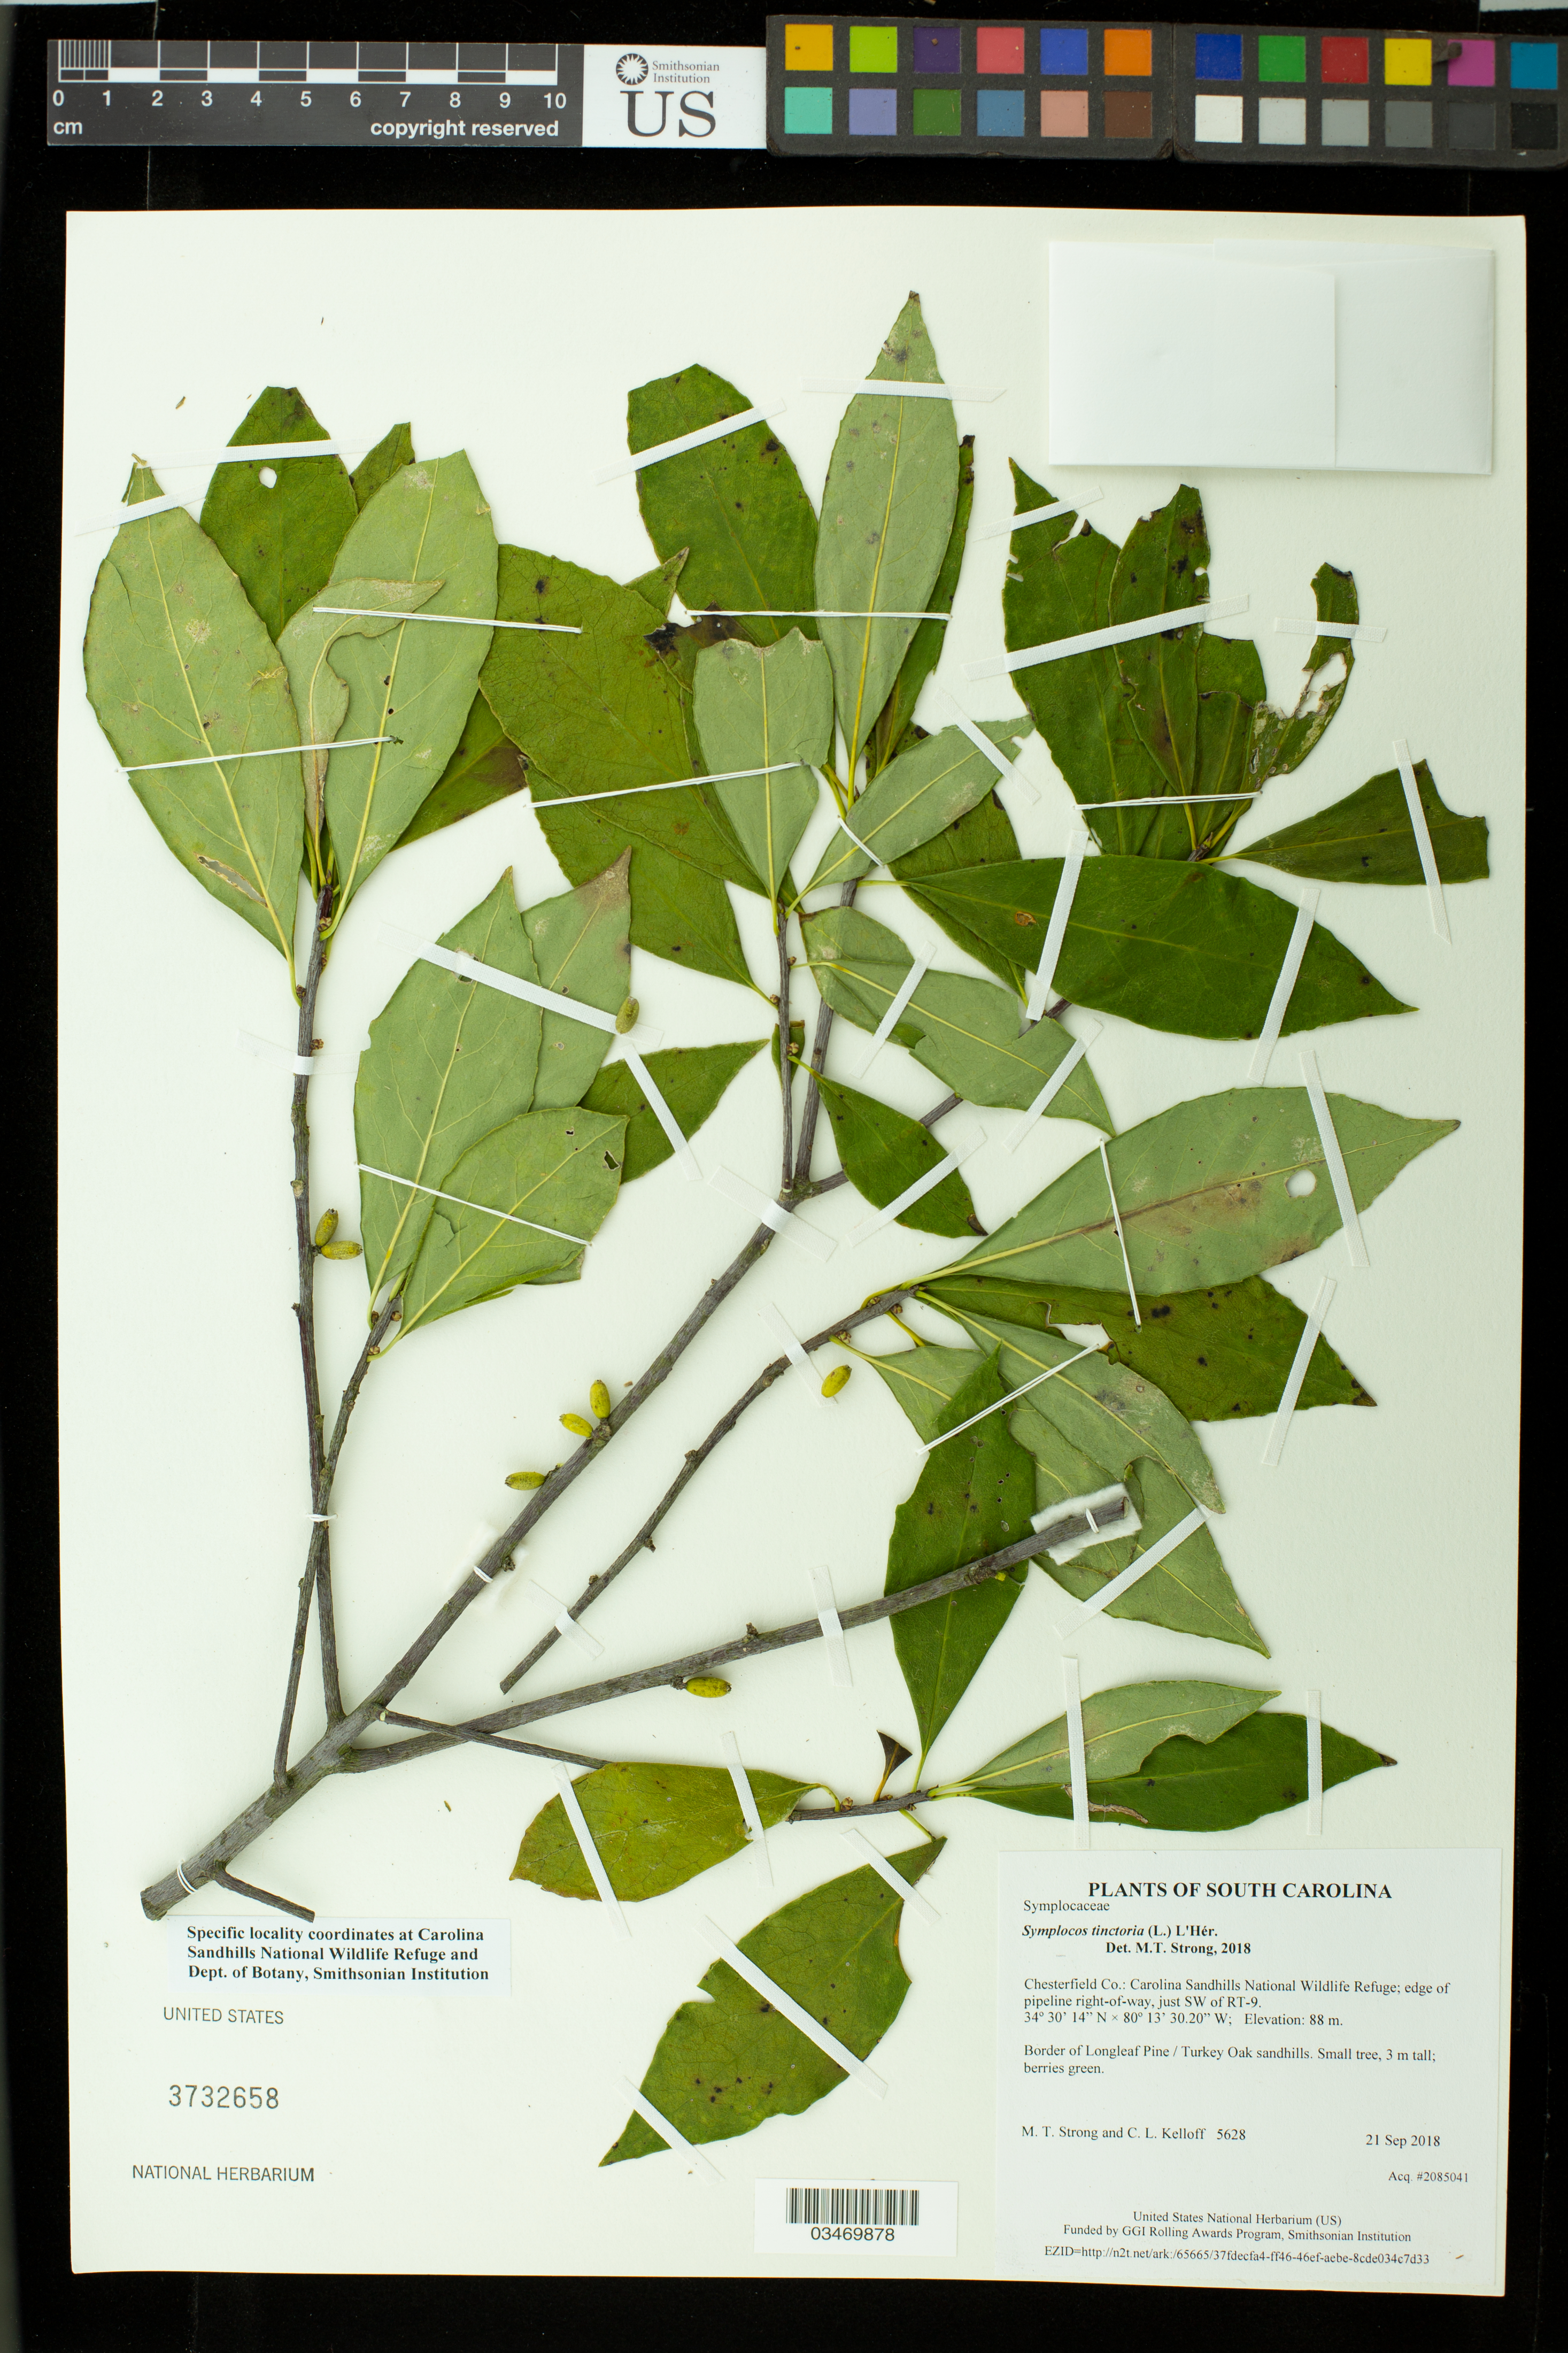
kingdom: Plantae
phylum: Tracheophyta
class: Magnoliopsida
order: Ericales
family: Symplocaceae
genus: Symplocos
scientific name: Symplocos tinctoria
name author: (L.) L'Hér.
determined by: Strong, M. T., (US), Smithsonian Institution - National Museum of Natural History (UNITED STATES)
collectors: M. T. Strong & C. L. Kelloff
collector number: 5628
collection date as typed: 21 Sep 2018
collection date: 2018-09-21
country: United States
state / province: South Carolina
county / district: Chesterfield Co.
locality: Carolina Sandhills National Wildlife Refuge; edge of pipeline right-of-way, just SW of RT-9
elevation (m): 88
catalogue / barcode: US 3732658